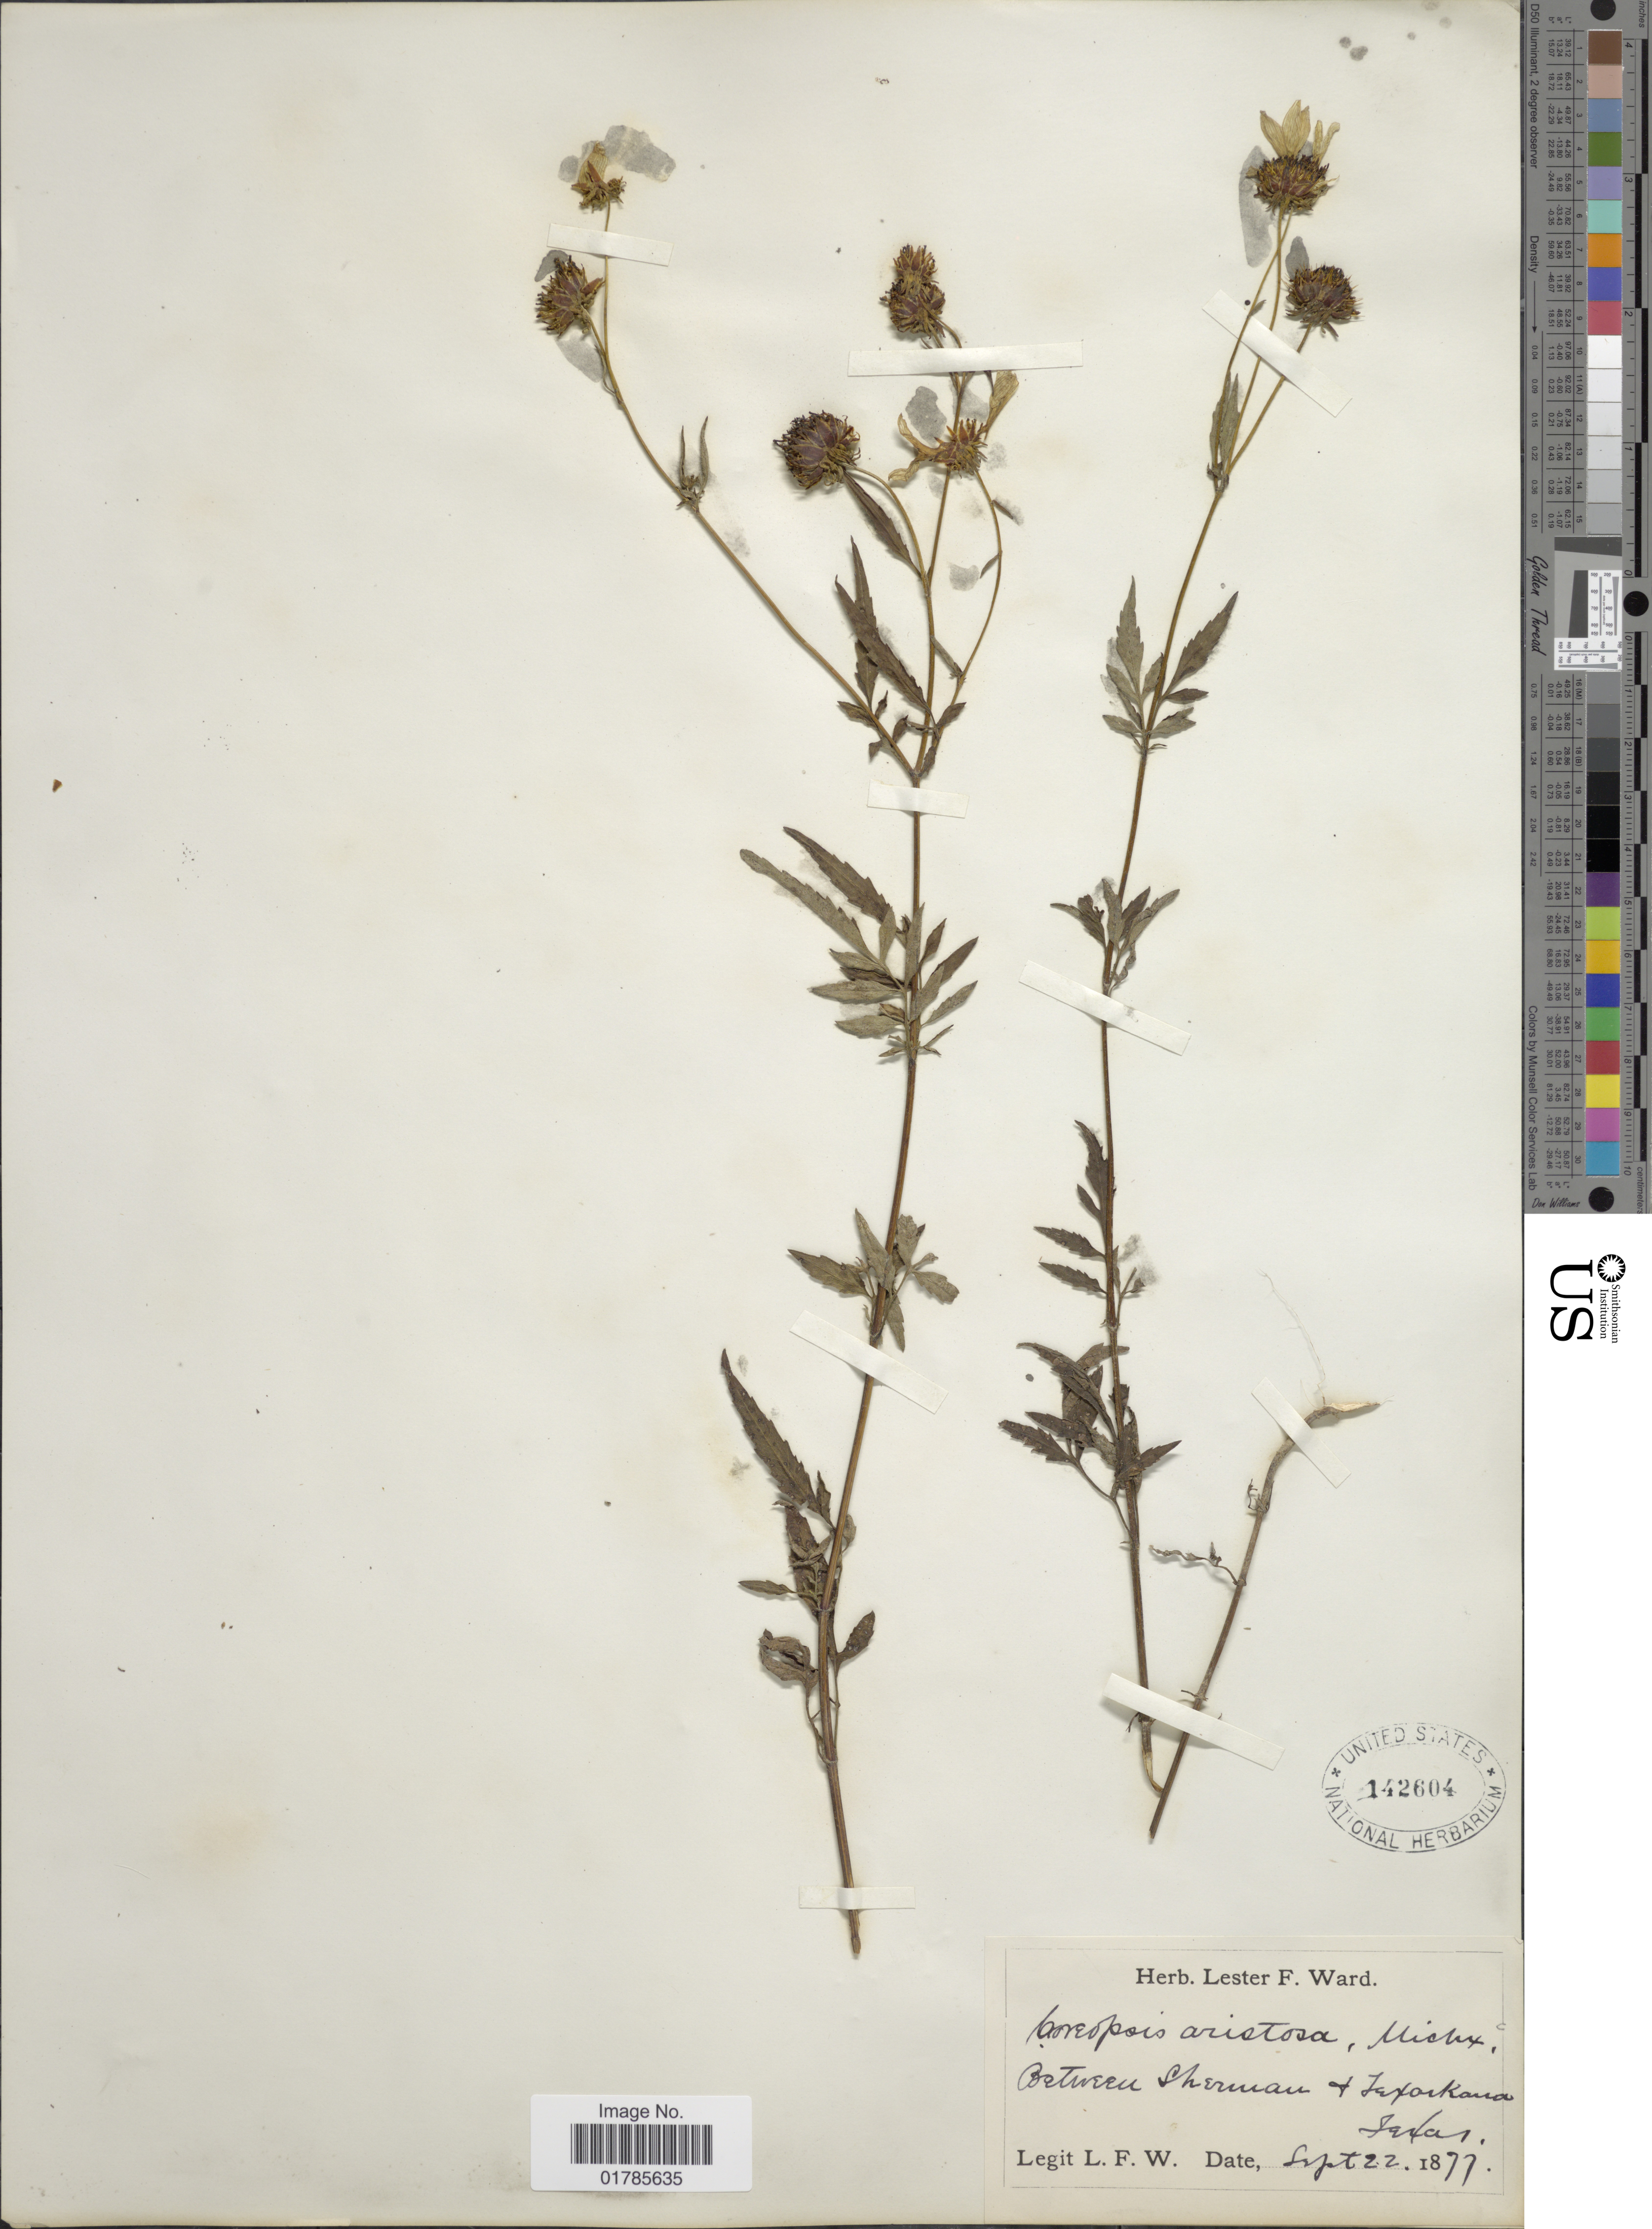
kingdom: Plantae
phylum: Tracheophyta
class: Magnoliopsida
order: Asterales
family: Asteraceae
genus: Bidens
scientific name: Bidens aristosa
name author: (Michx.) Britton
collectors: L. F. Ward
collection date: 1877-09-22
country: United States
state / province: Texas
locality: Between Sherman [Foreign script] Te[Foreign script]arkana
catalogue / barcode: US 142604